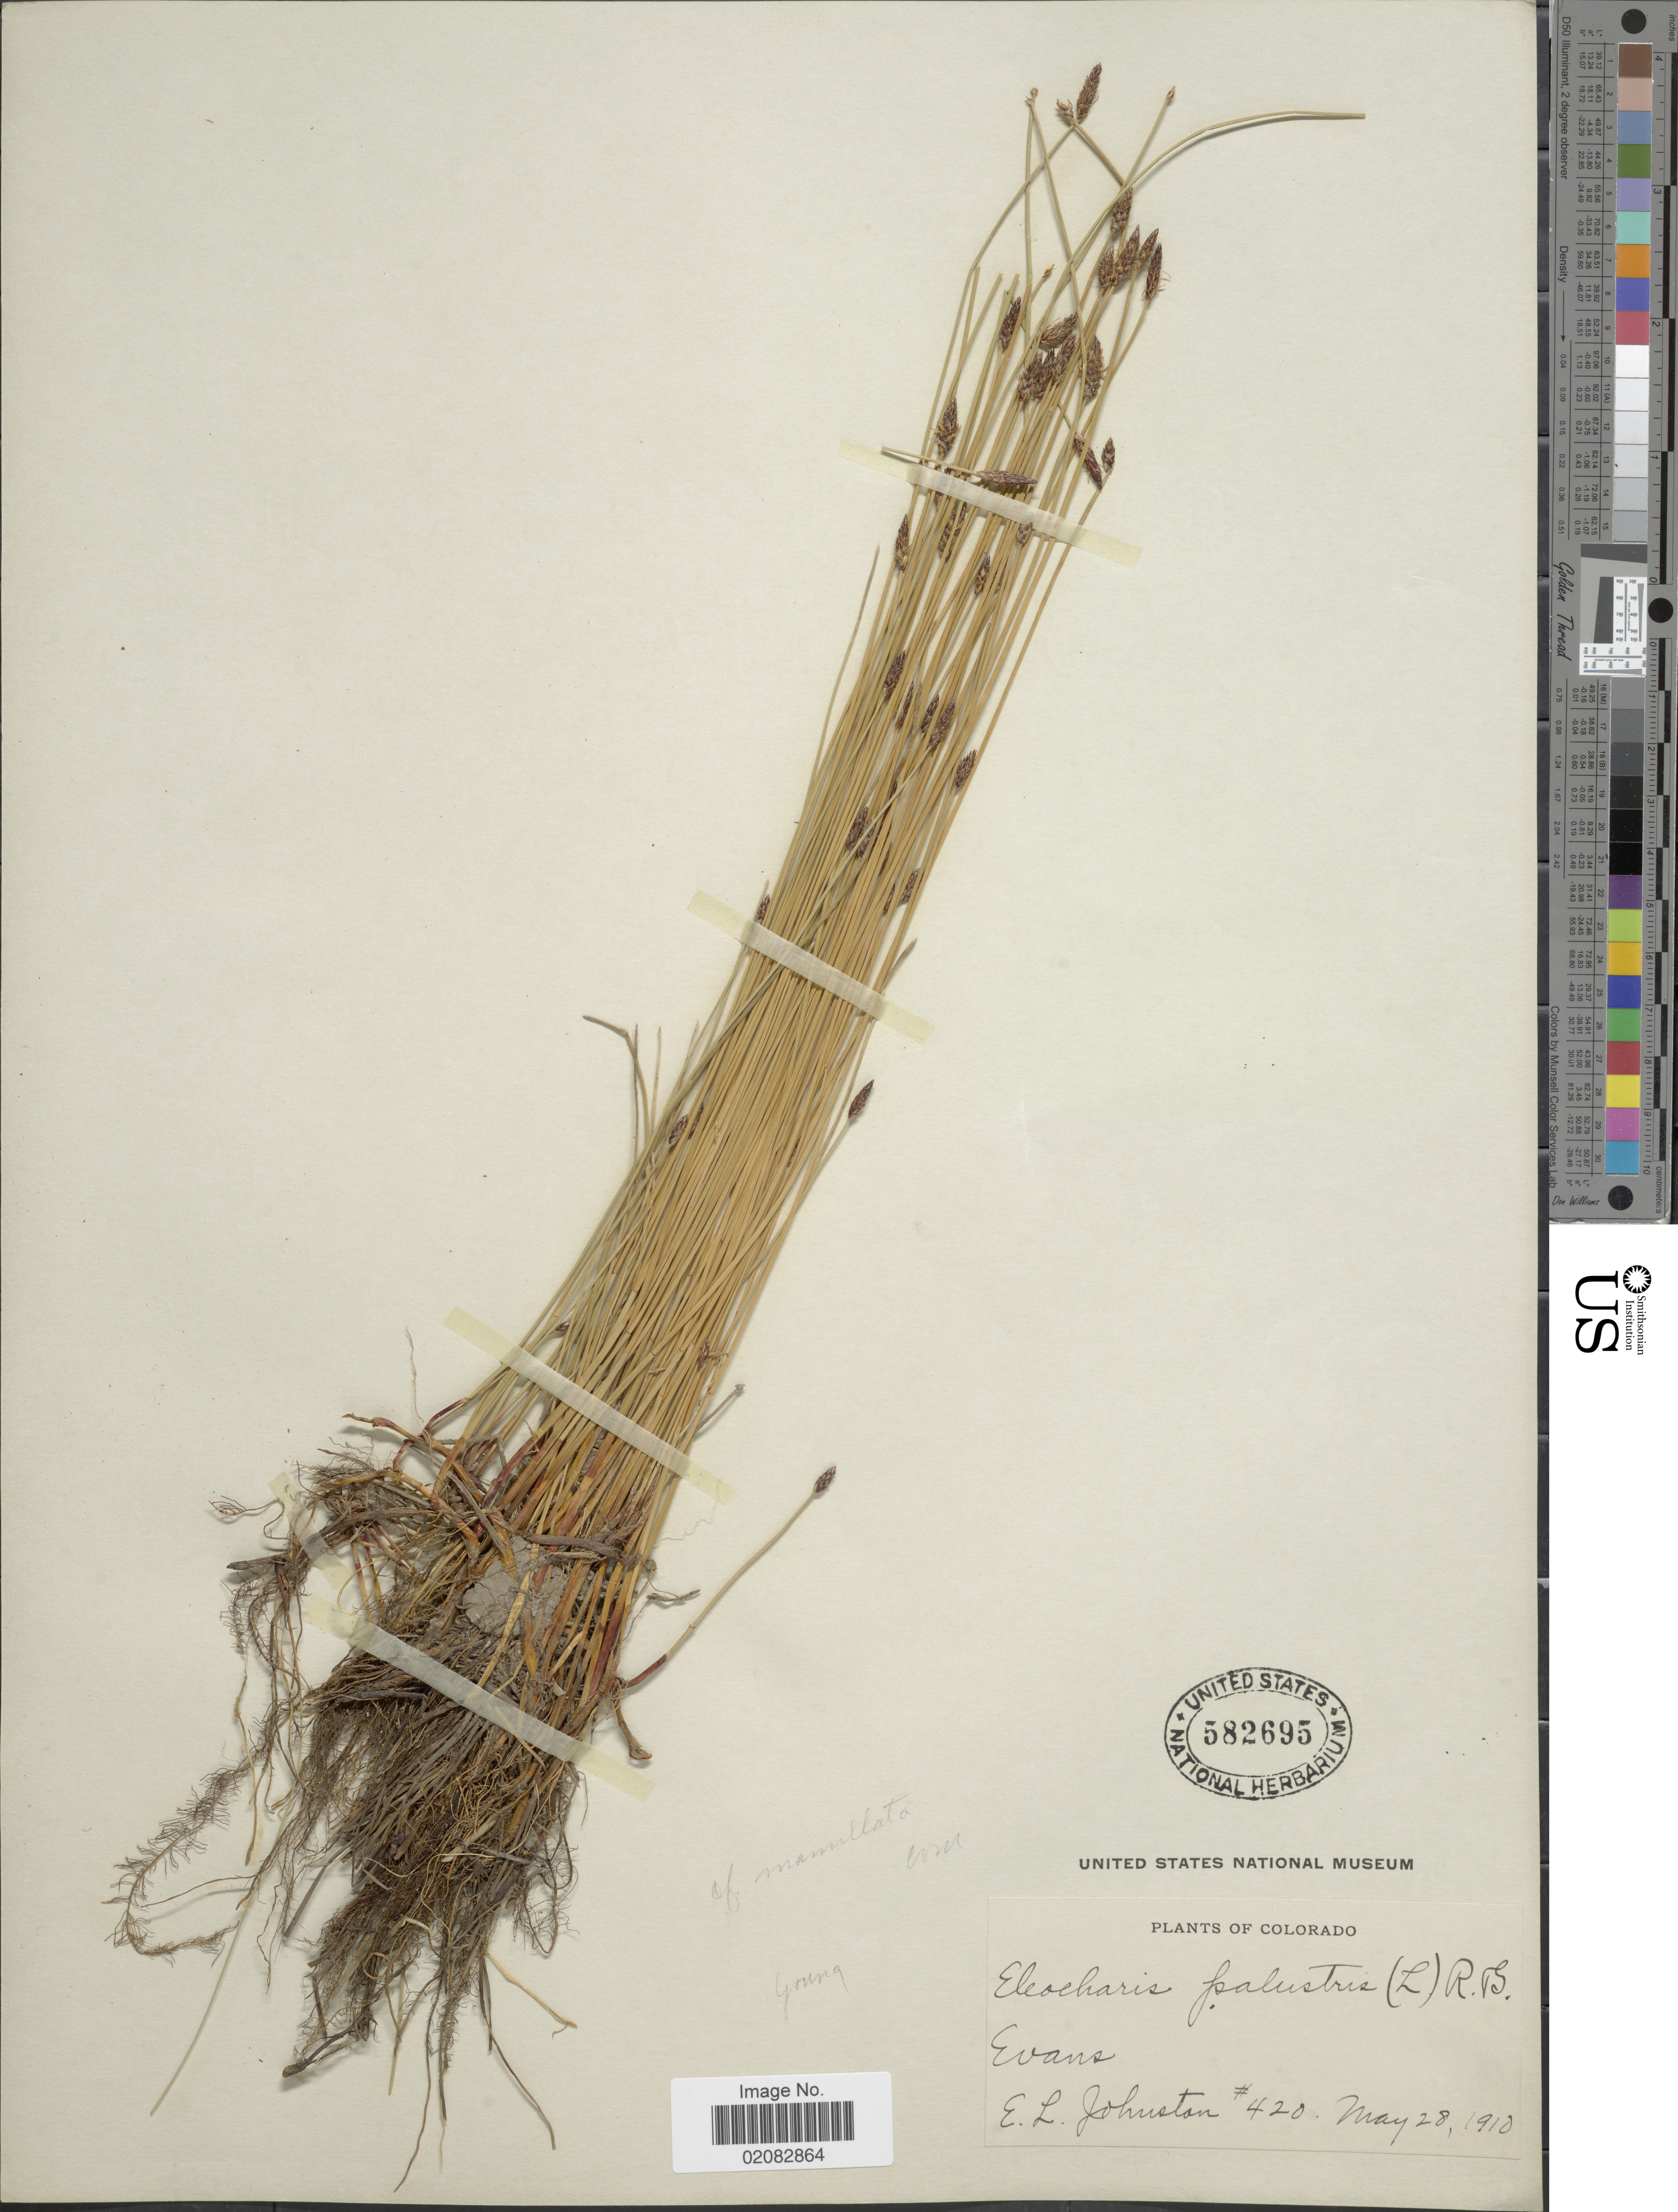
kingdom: Plantae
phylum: Tracheophyta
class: Liliopsida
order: Poales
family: Cyperaceae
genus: Eleocharis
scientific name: Eleocharis macrostachya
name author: Britton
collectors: E. L. Johnston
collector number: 420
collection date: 1910-05-28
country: United States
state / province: Colorado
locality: Evans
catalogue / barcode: US 582695